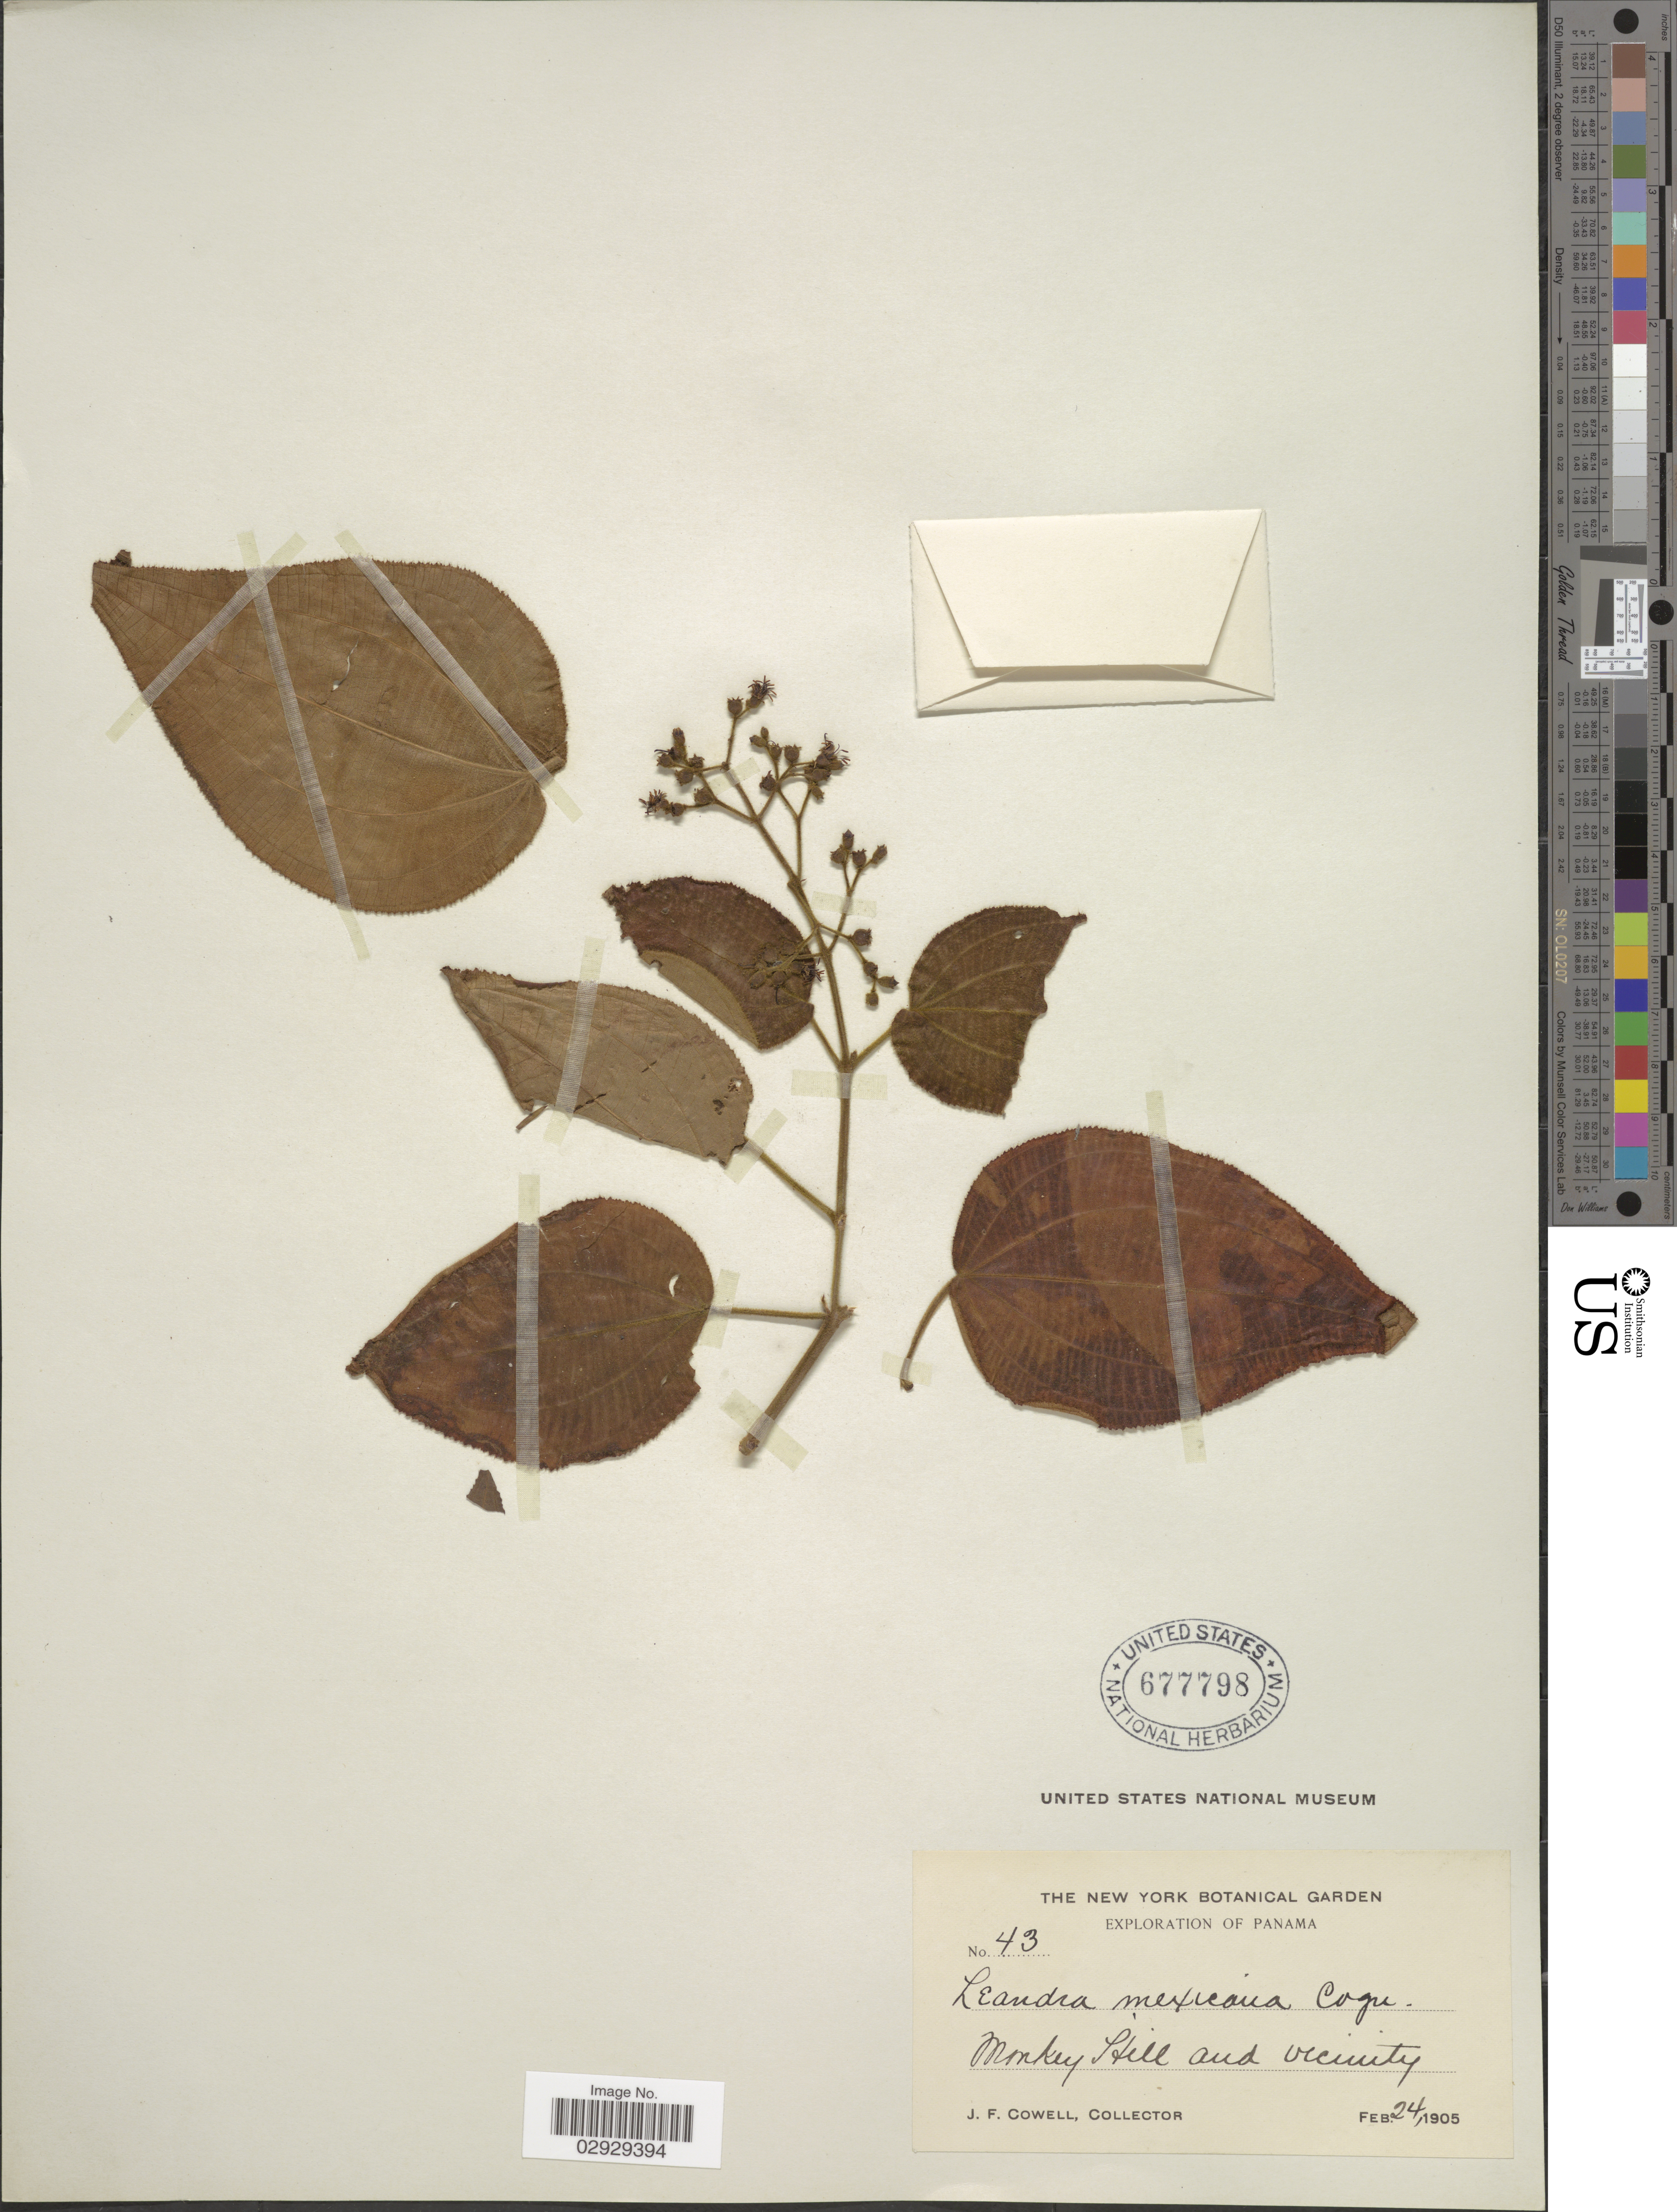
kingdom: Plantae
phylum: Tracheophyta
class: Magnoliopsida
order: Myrtales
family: Melastomataceae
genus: Leandra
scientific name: Leandra mexicana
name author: (Naudin) Cogn.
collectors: J. F. Cowell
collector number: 43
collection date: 1905-02-24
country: Panama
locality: Monkey Hill and vicinity.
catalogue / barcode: US 677798